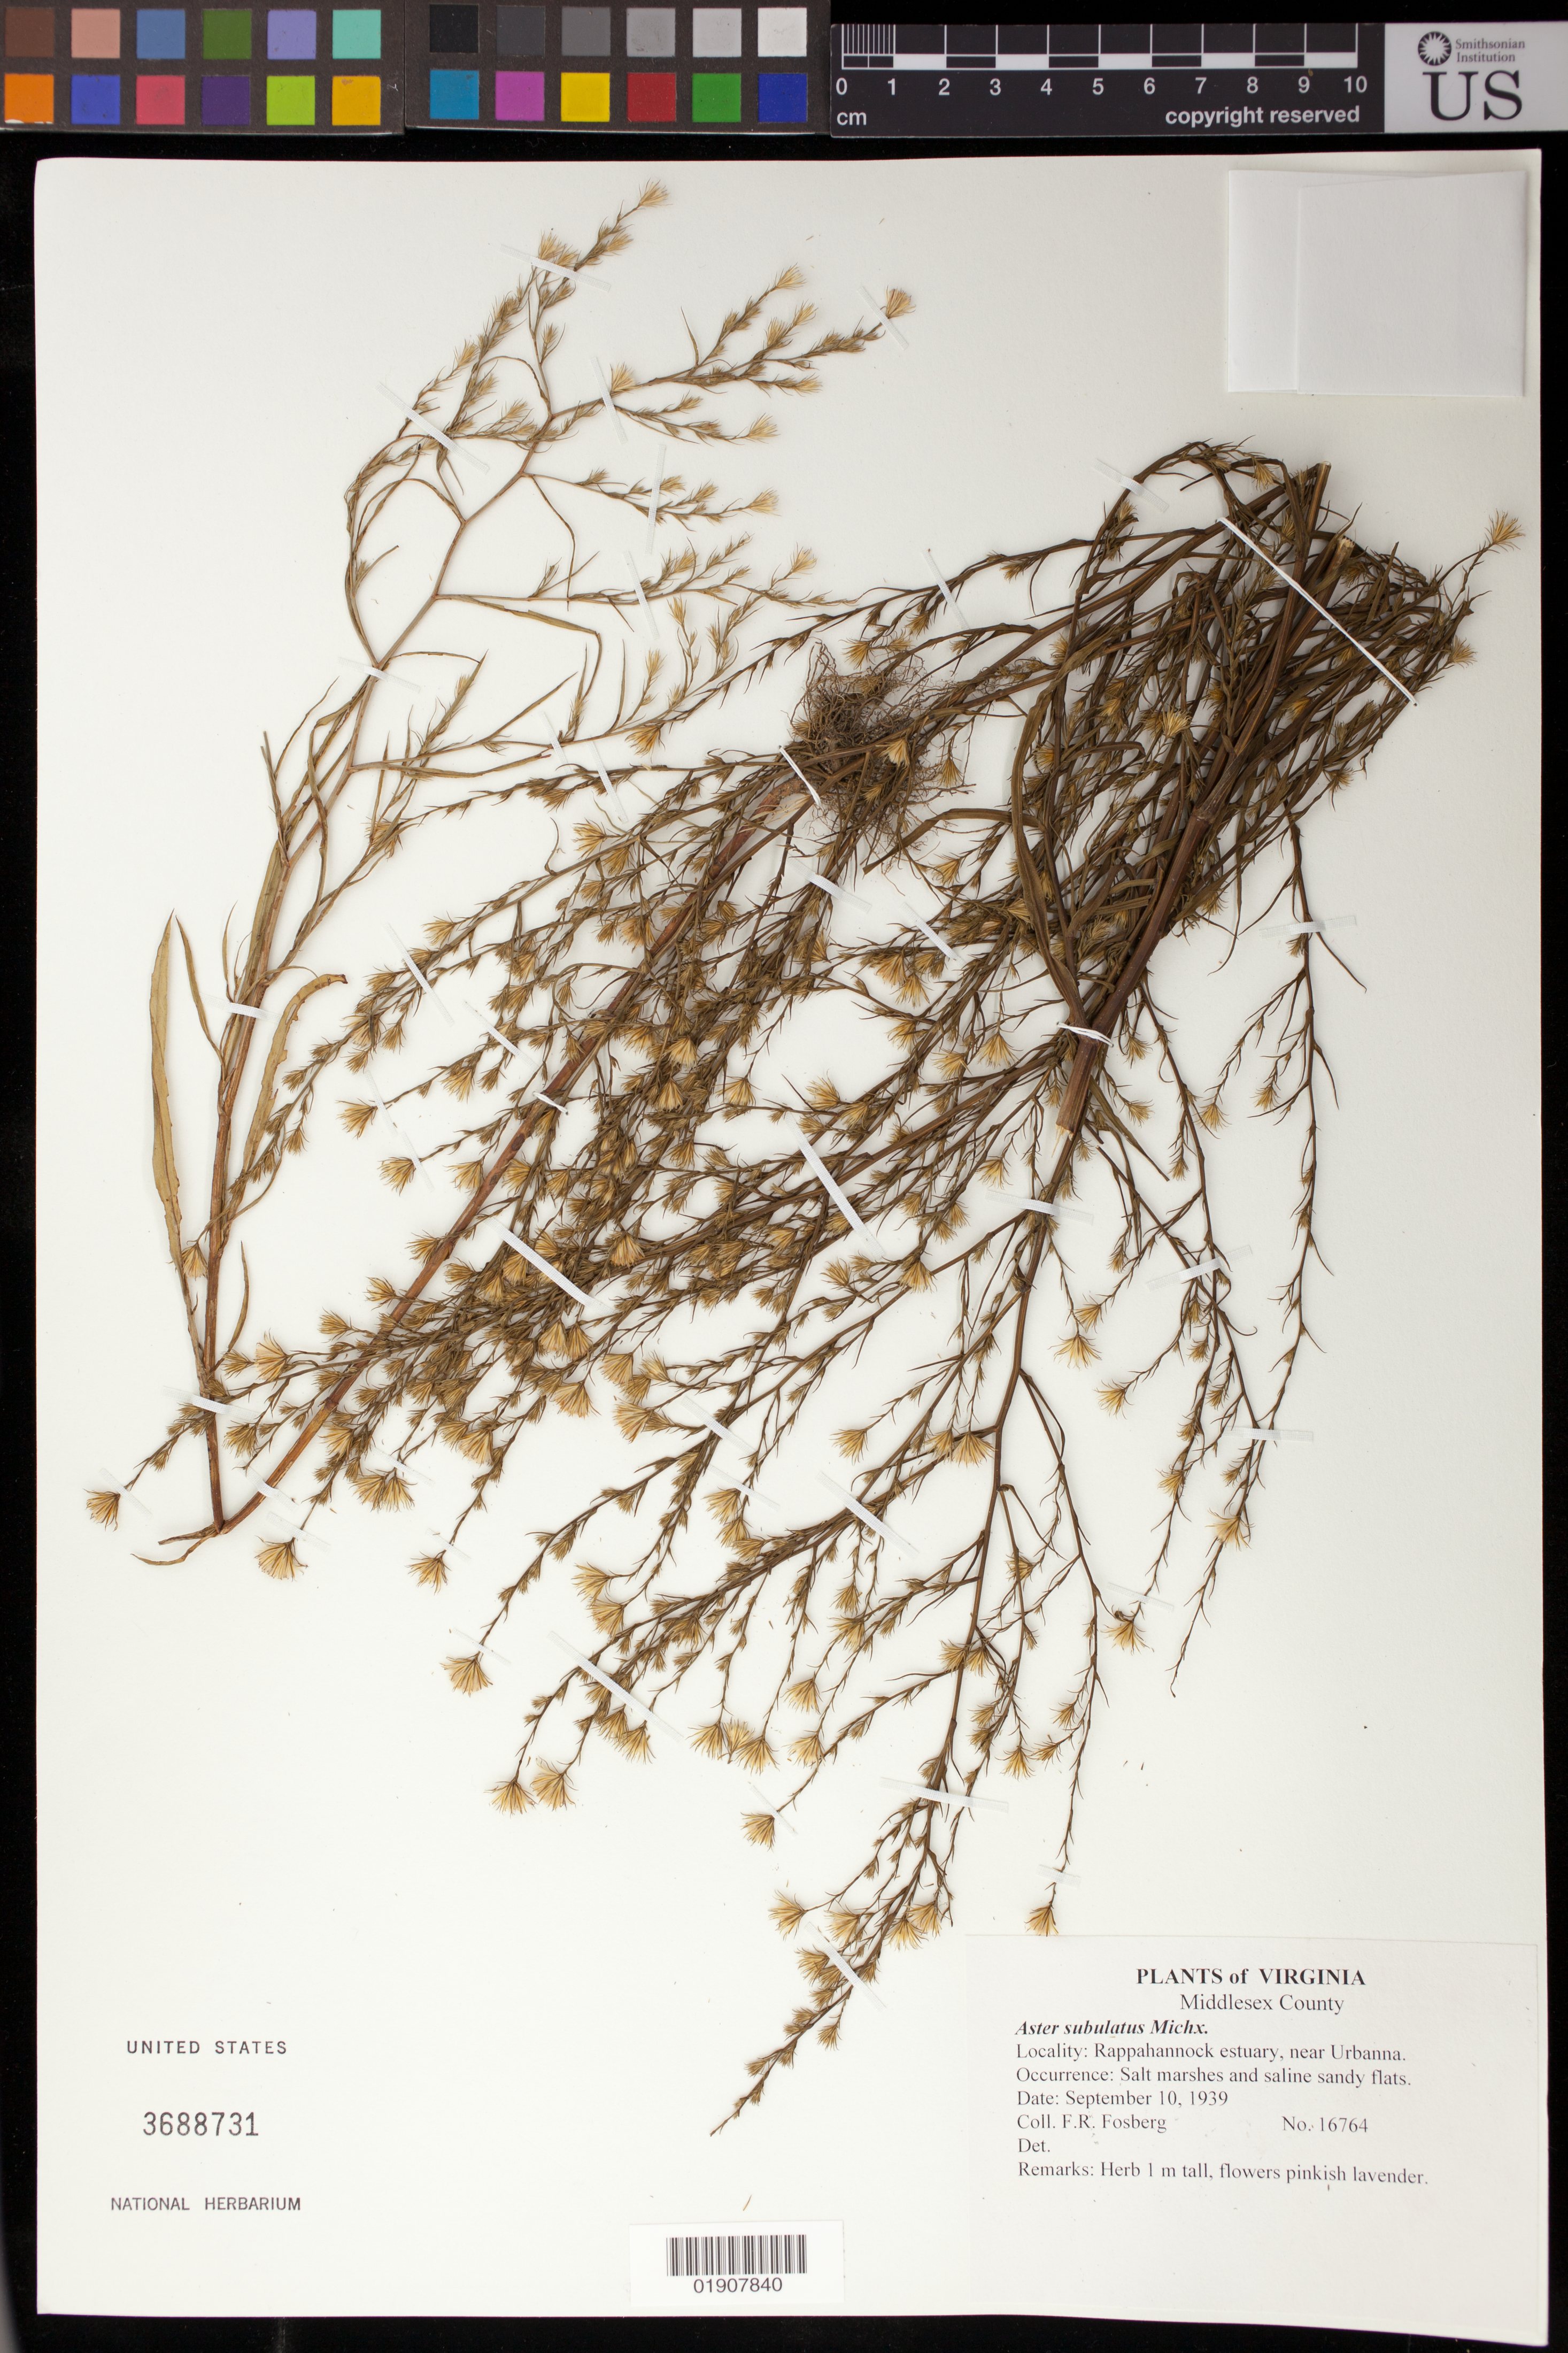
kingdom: Plantae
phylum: Tracheophyta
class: Magnoliopsida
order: Asterales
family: Asteraceae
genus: Aster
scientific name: Aster subulatus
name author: Michx.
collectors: F. R. Fosberg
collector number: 16764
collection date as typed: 10 Sep 1939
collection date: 1939-09-10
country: United States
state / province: Virginia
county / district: Middlesex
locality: Rappahannock estuary, near Urbanna.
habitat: Salt marshes and saline sandy flats.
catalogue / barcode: US 3688731